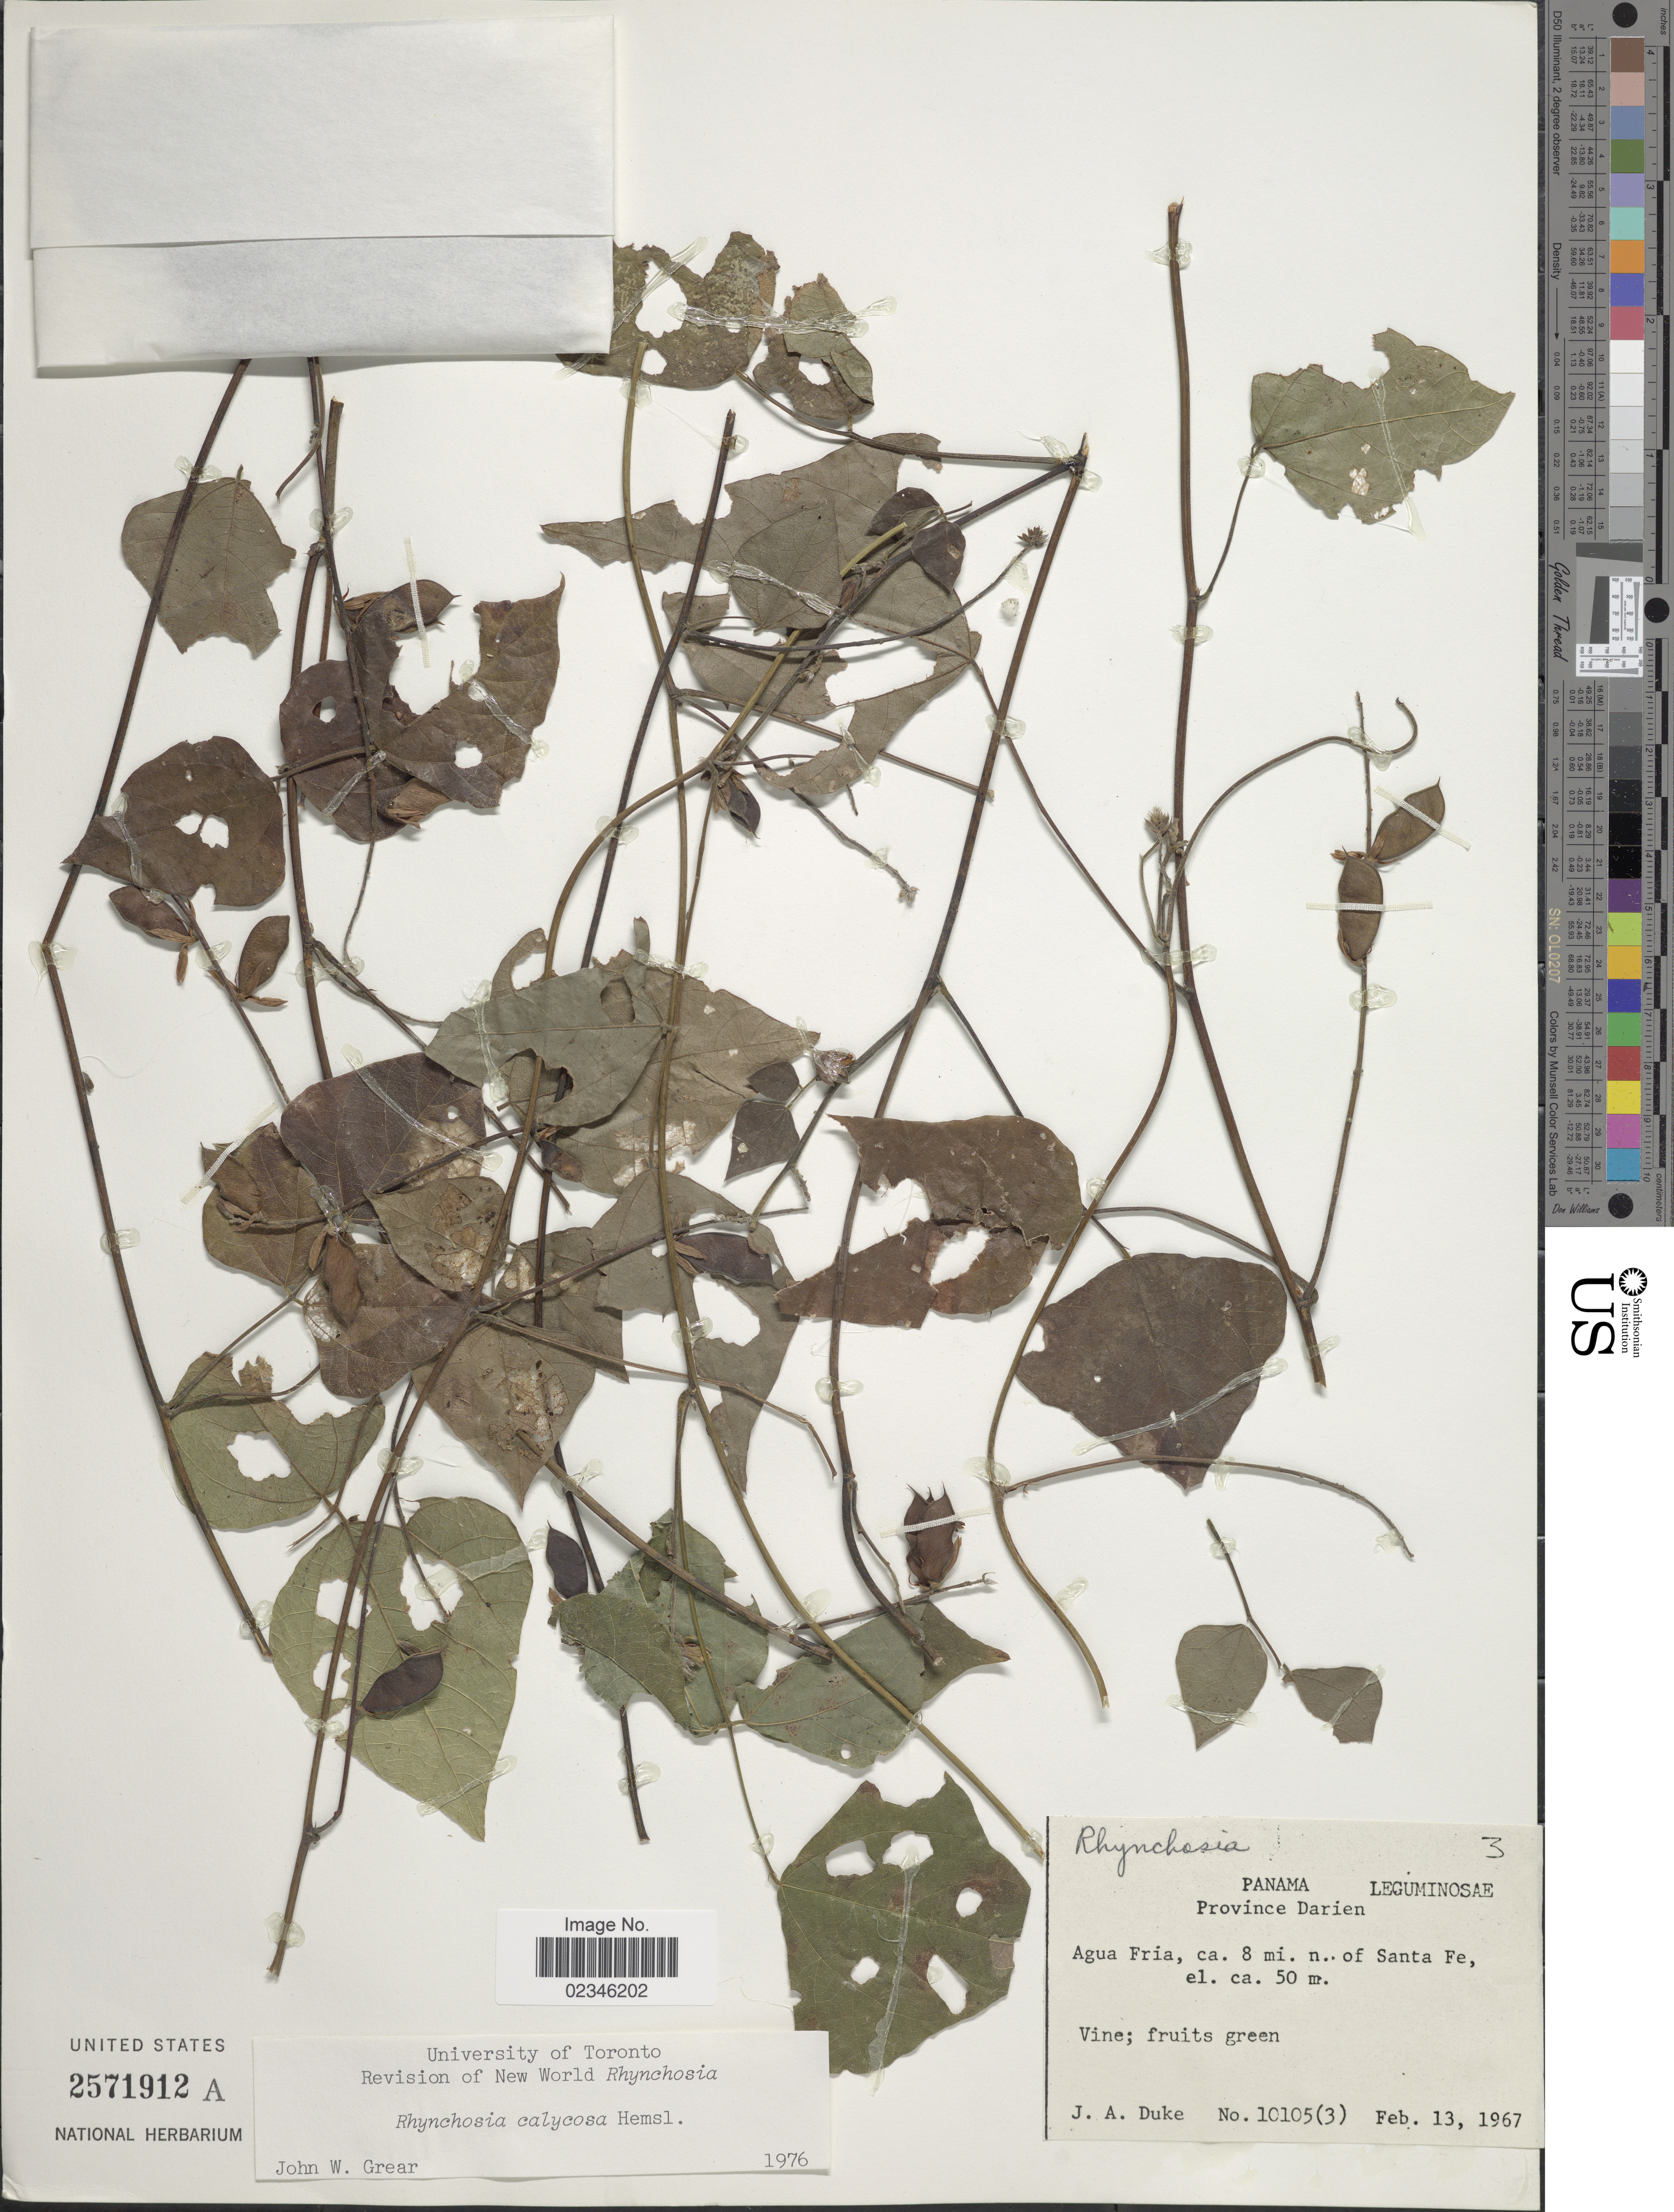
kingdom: Plantae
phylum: Tracheophyta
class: Magnoliopsida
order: Fabales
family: Fabaceae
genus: Rhynchosia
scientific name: Rhynchosia calycosa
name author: Hemsl.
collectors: J. A. Duke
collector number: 10105(3)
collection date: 1967-02-13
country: Panama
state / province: Darién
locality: Agua Fria, ca. 8 mi. n. of Santa Fe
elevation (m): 50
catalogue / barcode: US 2571912A